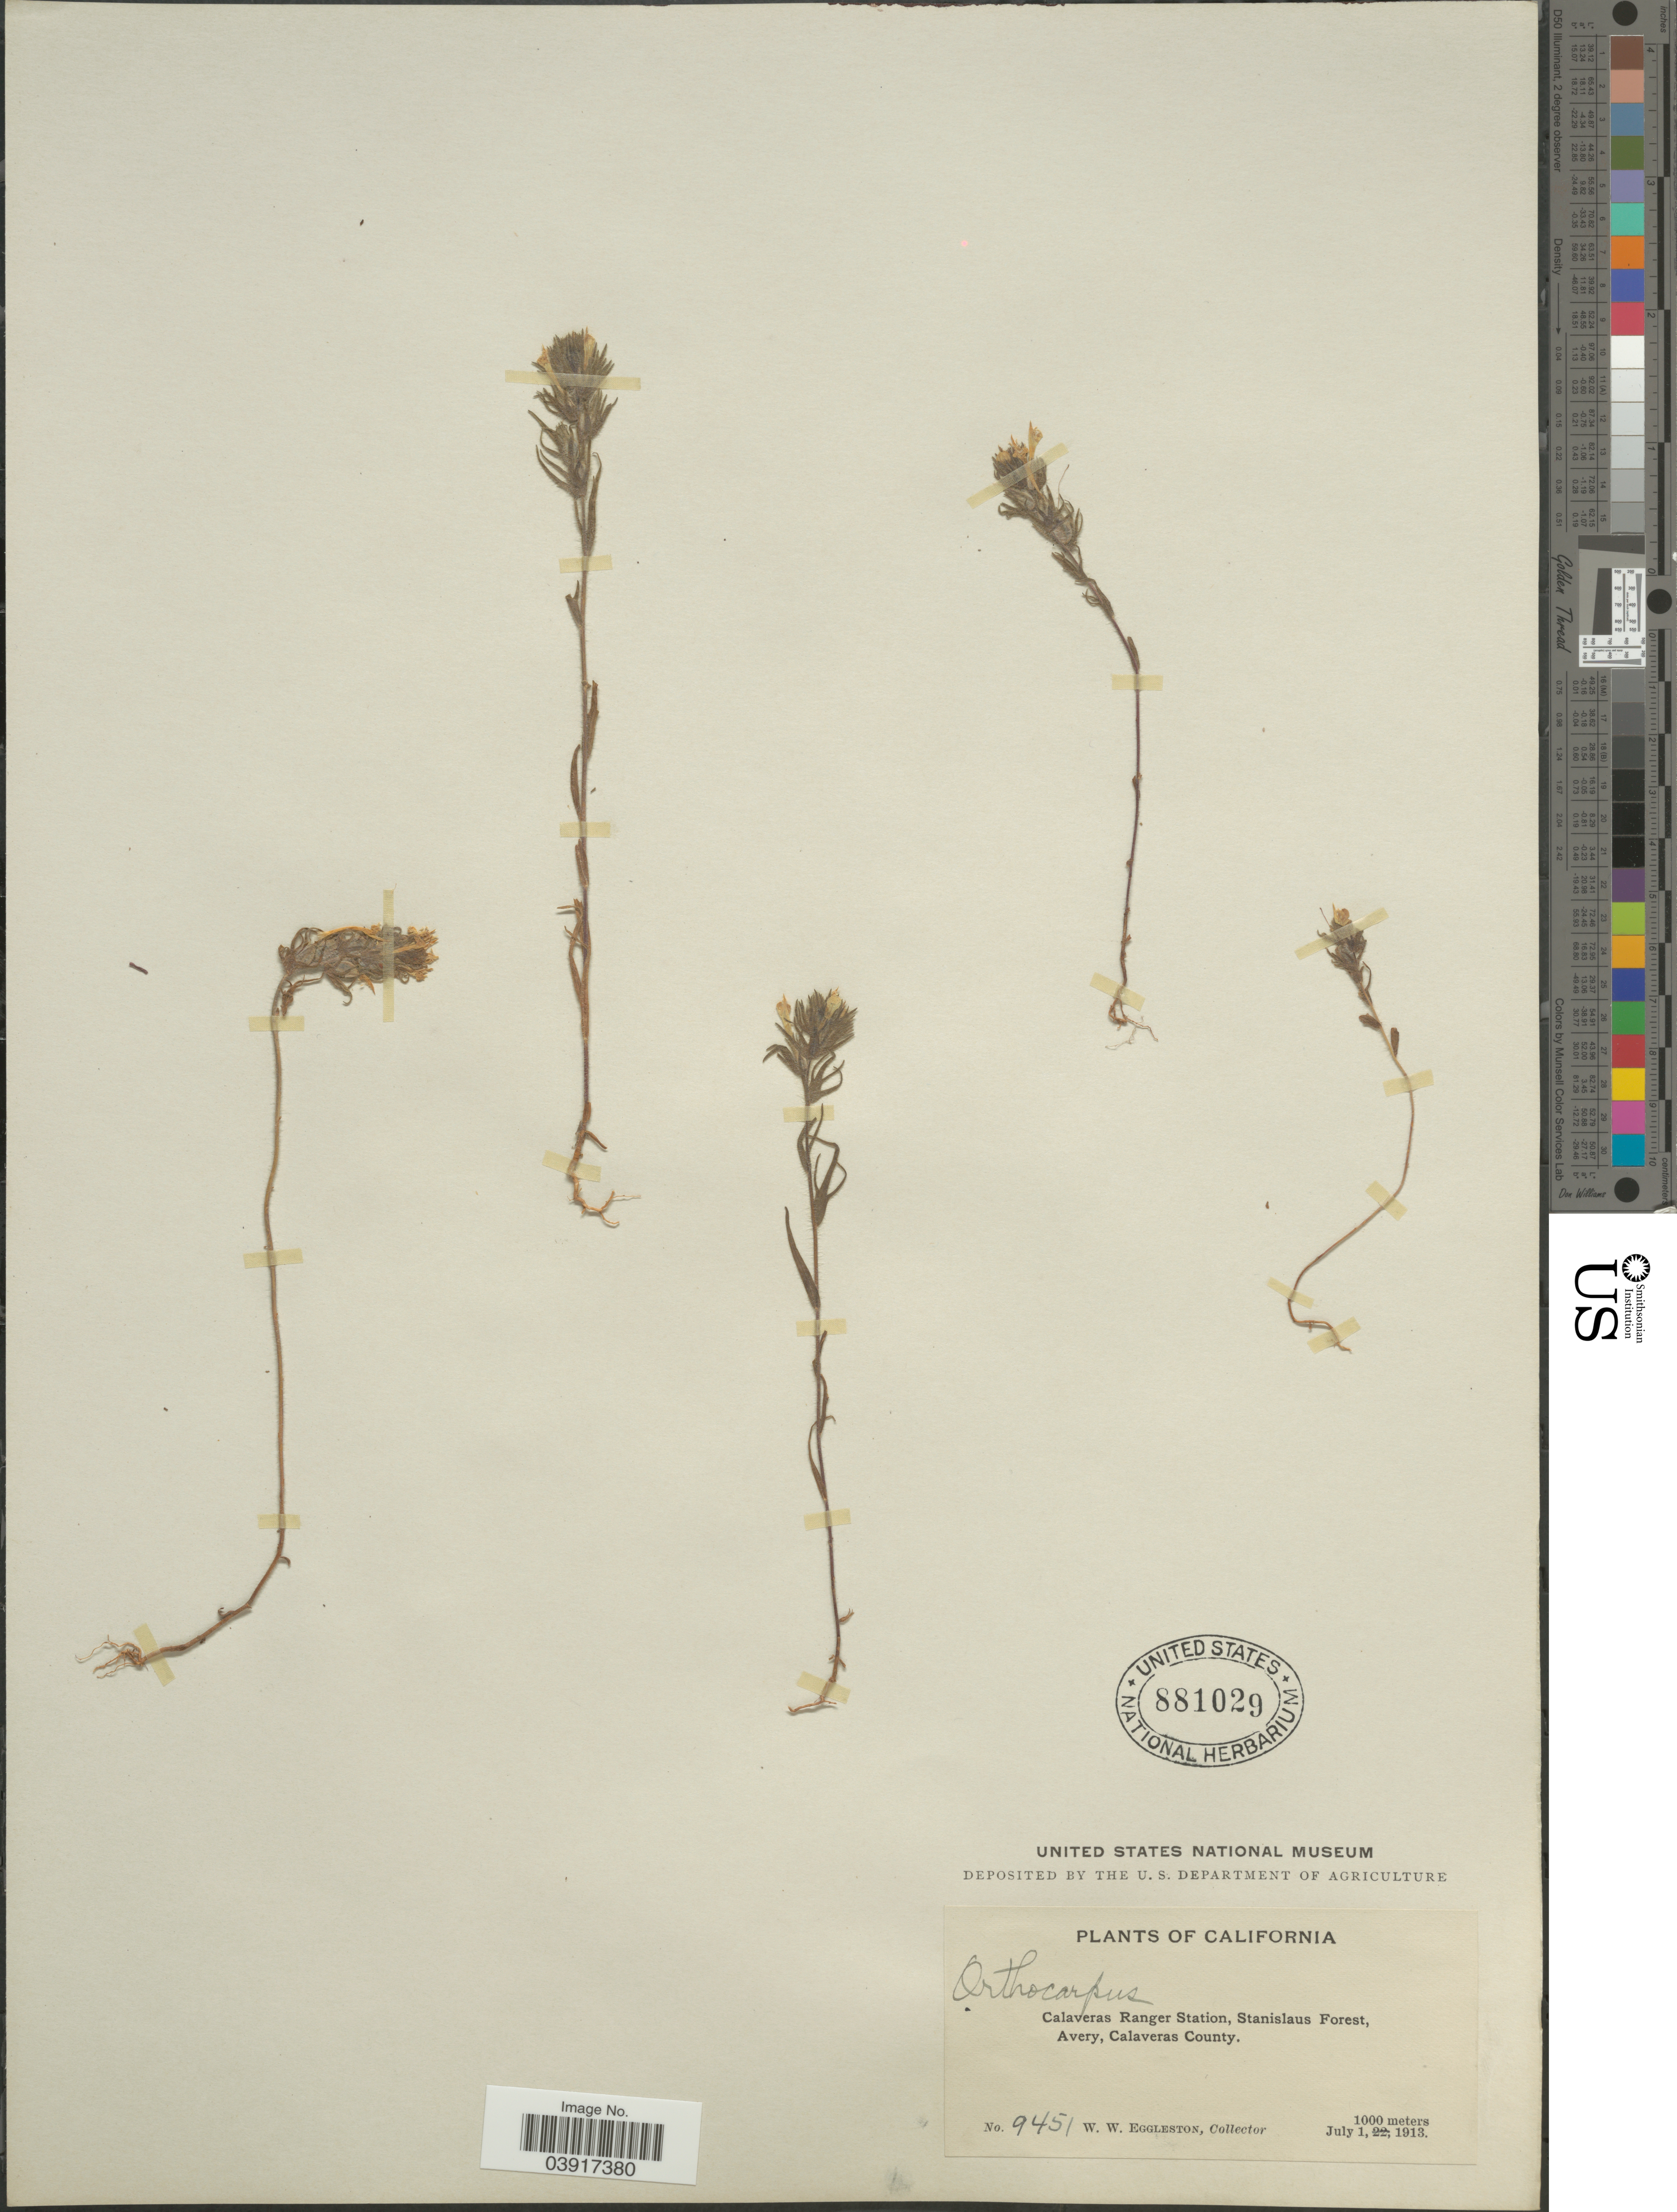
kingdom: Plantae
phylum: Tracheophyta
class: Magnoliopsida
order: Lamiales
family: Orobanchaceae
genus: Orthocarpus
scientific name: Orthocarpus hispidus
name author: Benth.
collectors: W. W. Eggleston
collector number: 9451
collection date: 1913-07-01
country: United States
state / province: California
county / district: Calaveras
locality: Calaveras Ranger Station, Stanislaus Forest, Avery, Calaveras County.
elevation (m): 1000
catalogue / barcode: US 881029